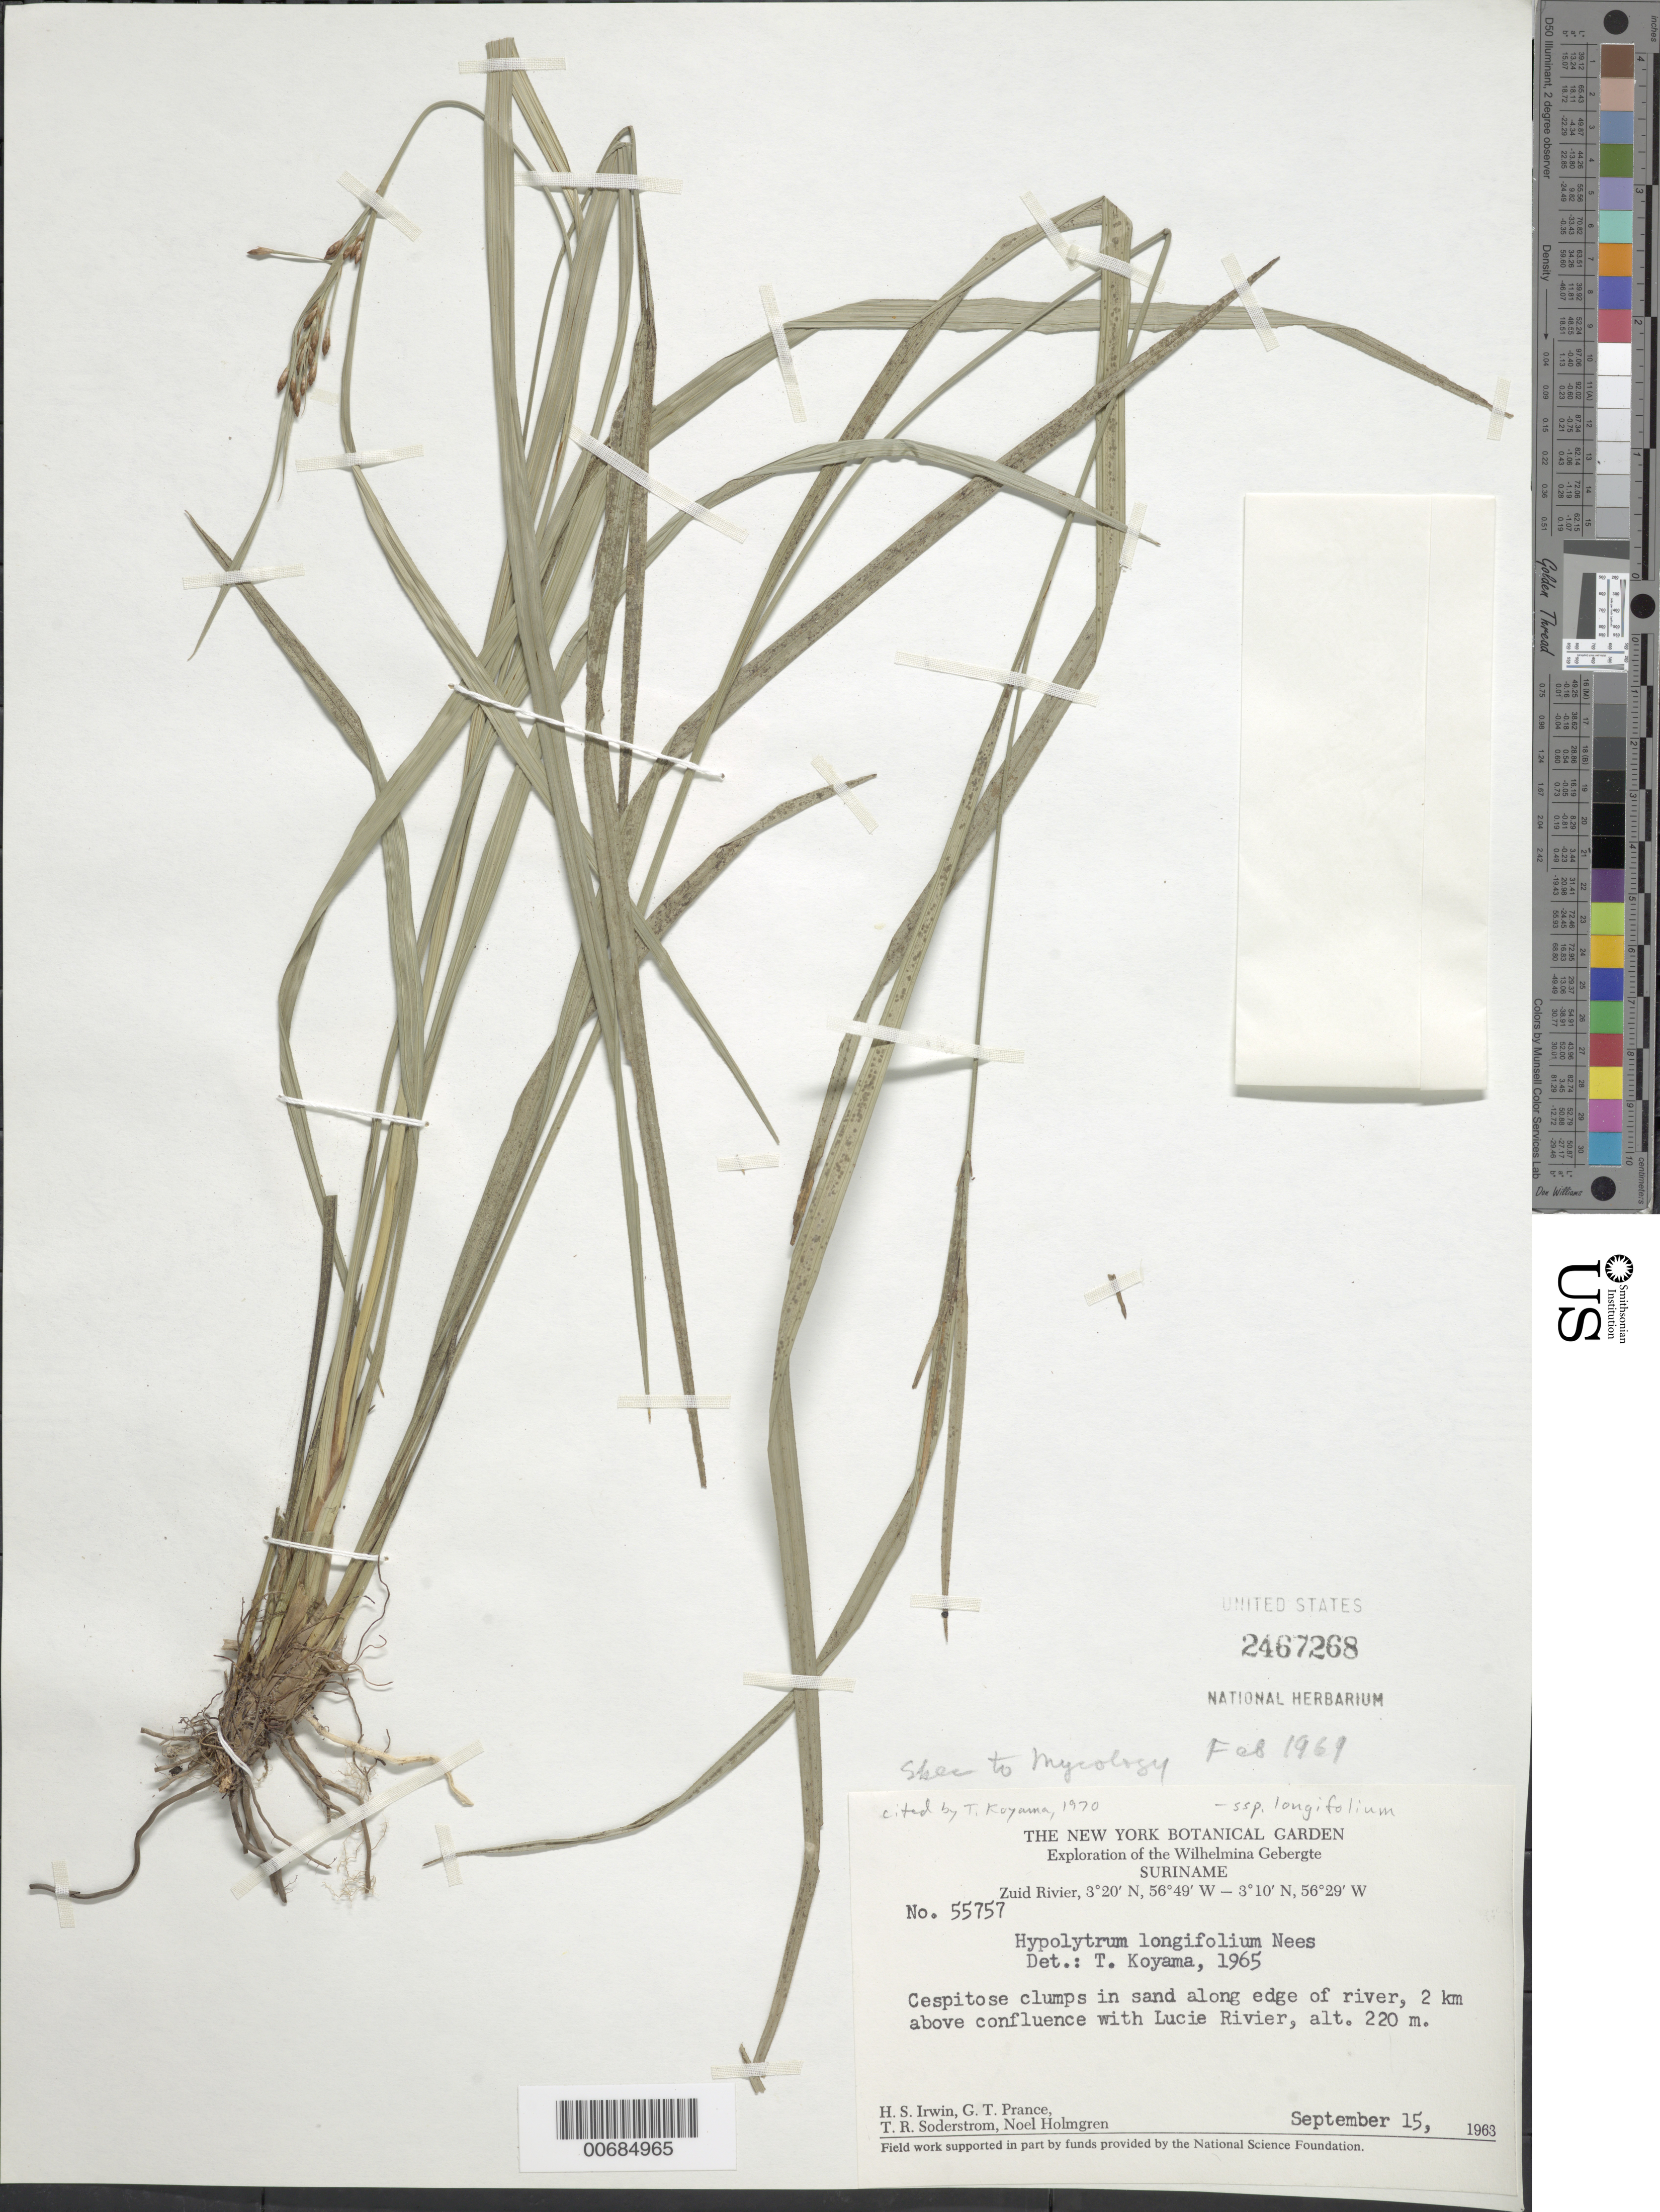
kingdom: Plantae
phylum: Tracheophyta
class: Liliopsida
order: Poales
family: Cyperaceae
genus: Hypolytrum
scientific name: Hypolytrum longifolium subsp. longifolium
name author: (Rich.) Nees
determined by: Koyama, Tetsuo M.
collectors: H. Irwin, G. T. Prance, T. R. Soderstrom & N. H. Holmgren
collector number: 55757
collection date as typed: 15-Sep-63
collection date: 1963-09-15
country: Suriname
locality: Zuid River, 2 km above confluence with Lucie R., Wilhelmina Gebergte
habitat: Cespitose clumps in sand along edge of river,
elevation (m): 220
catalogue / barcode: US 2467268